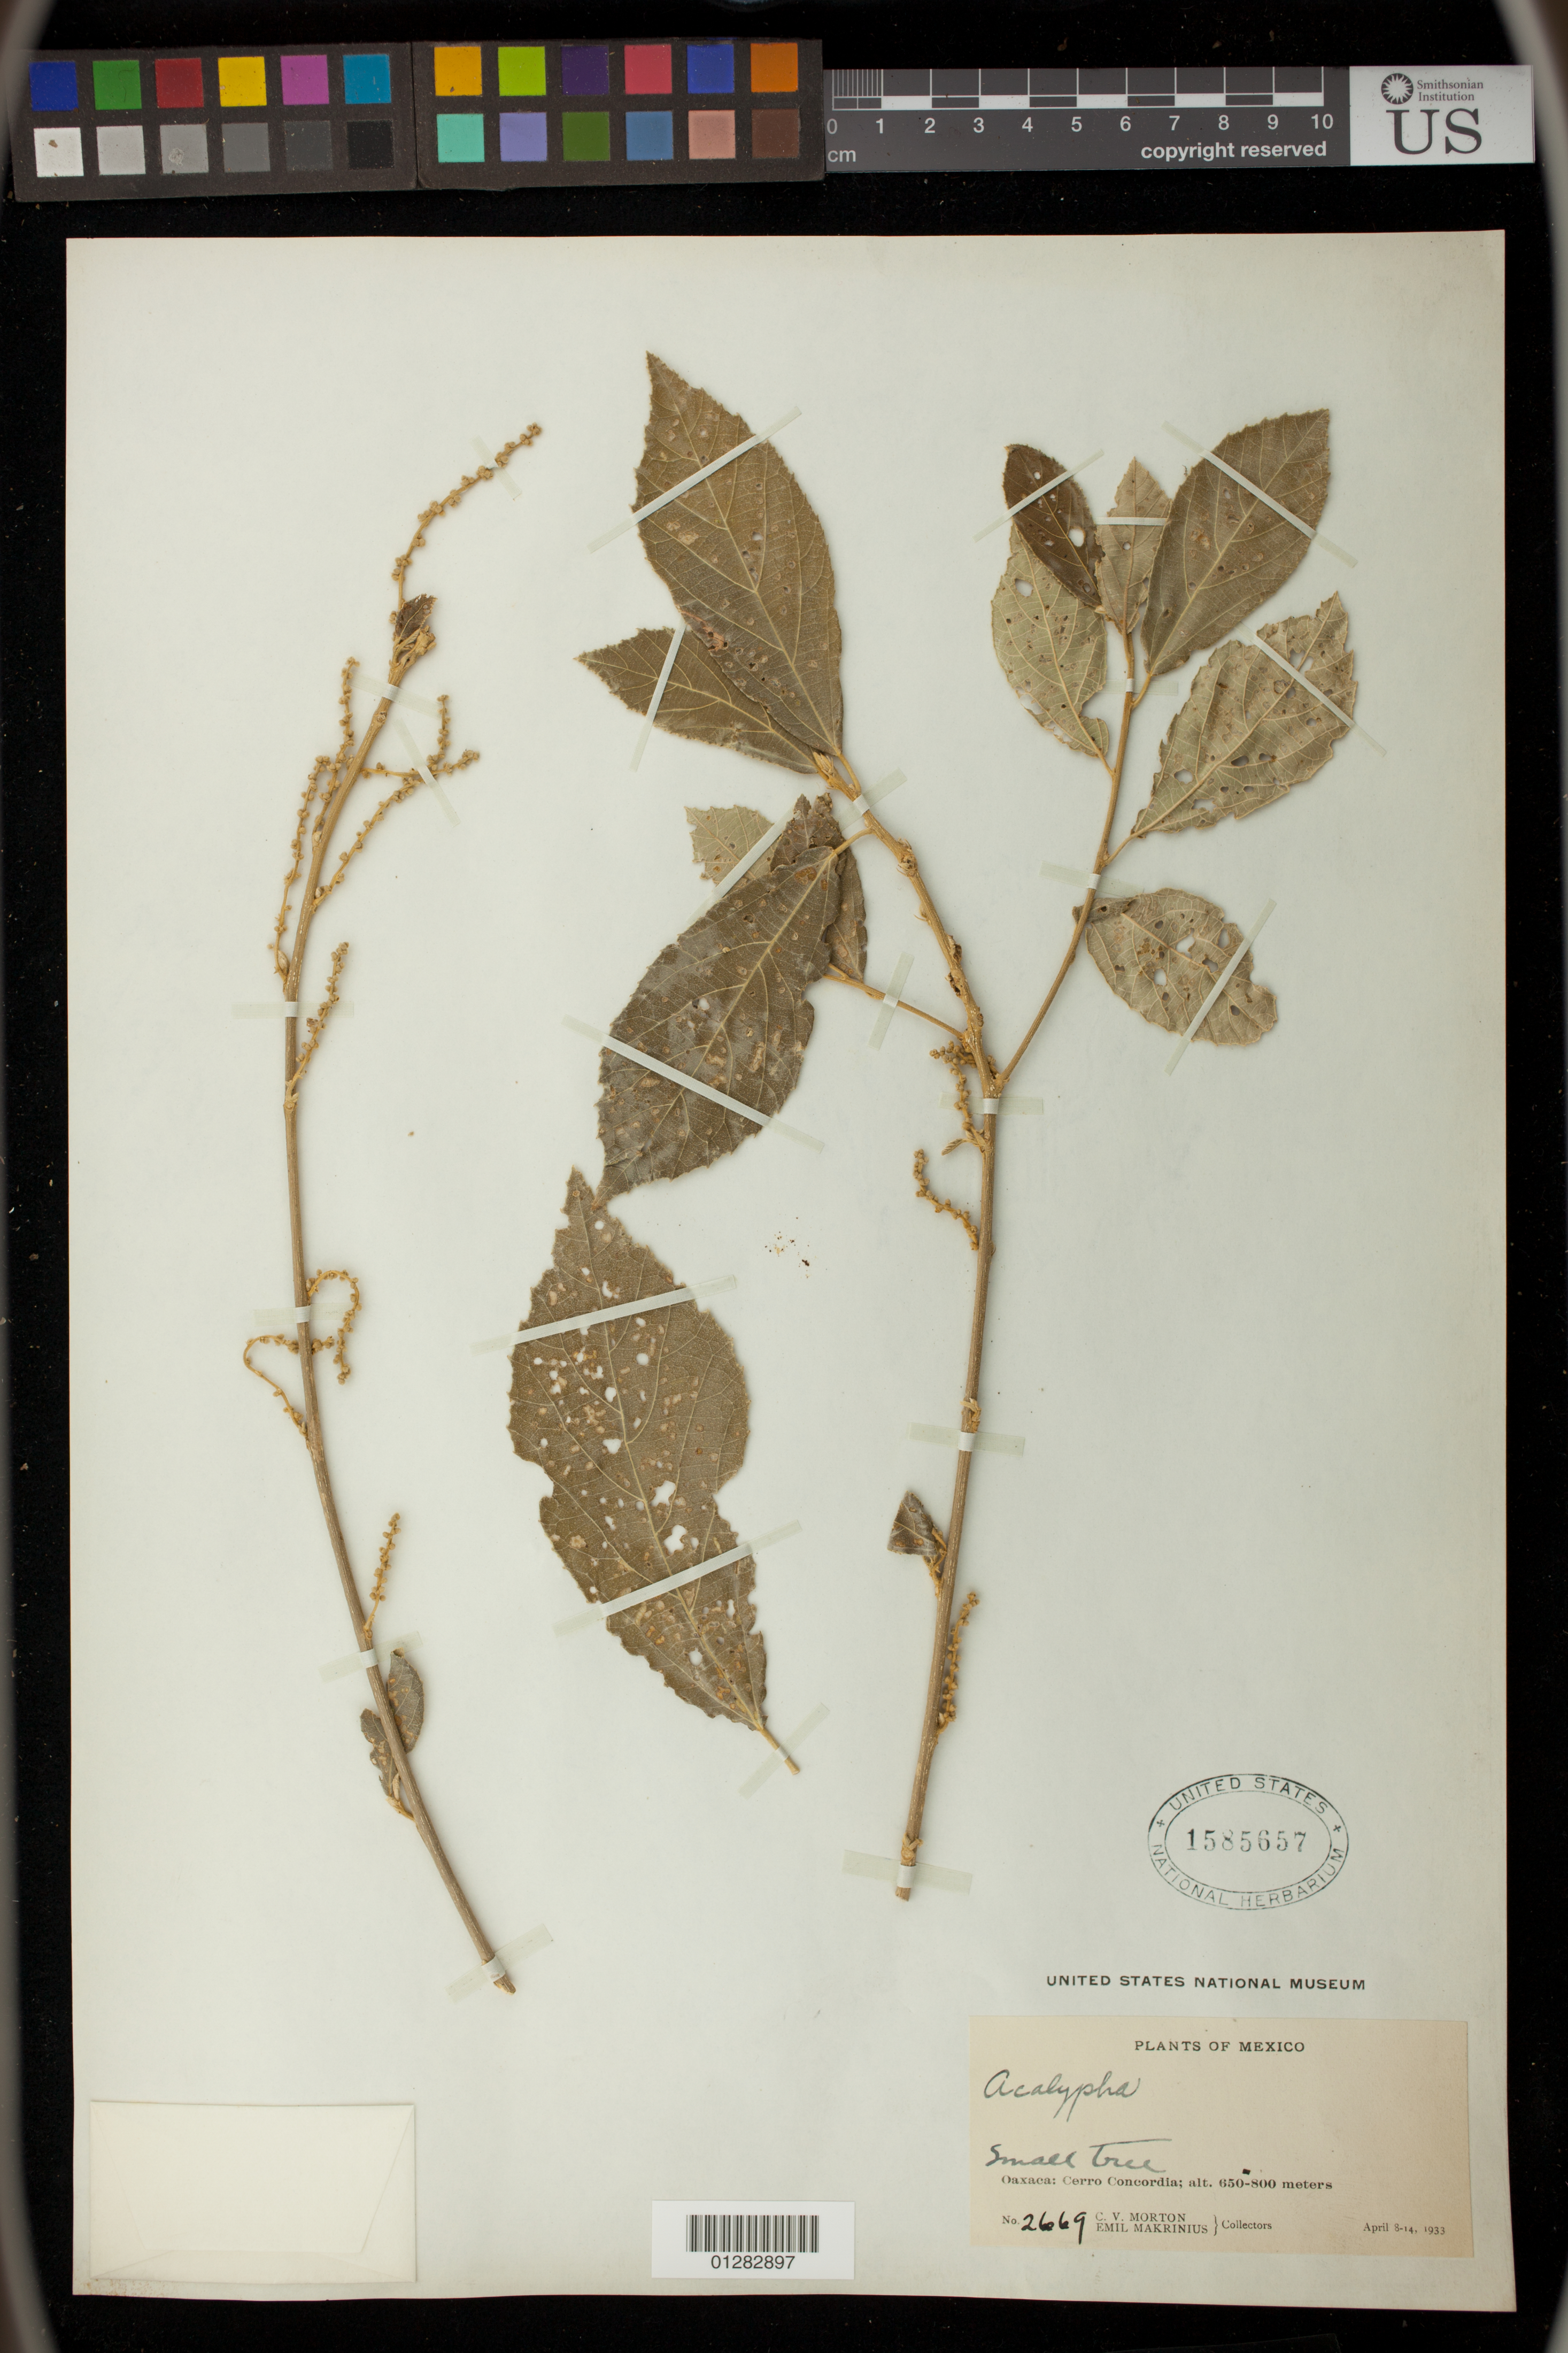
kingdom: Plantae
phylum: Tracheophyta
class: Magnoliopsida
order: Malpighiales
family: Euphorbiaceae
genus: Acalypha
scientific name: Acalypha sp.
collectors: C. V. Morton & E. Makrinius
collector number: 2669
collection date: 1933-04-08/1933-04-14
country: Mexico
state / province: Oaxaca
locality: Cerro Concordia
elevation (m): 198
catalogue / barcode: US 1585657